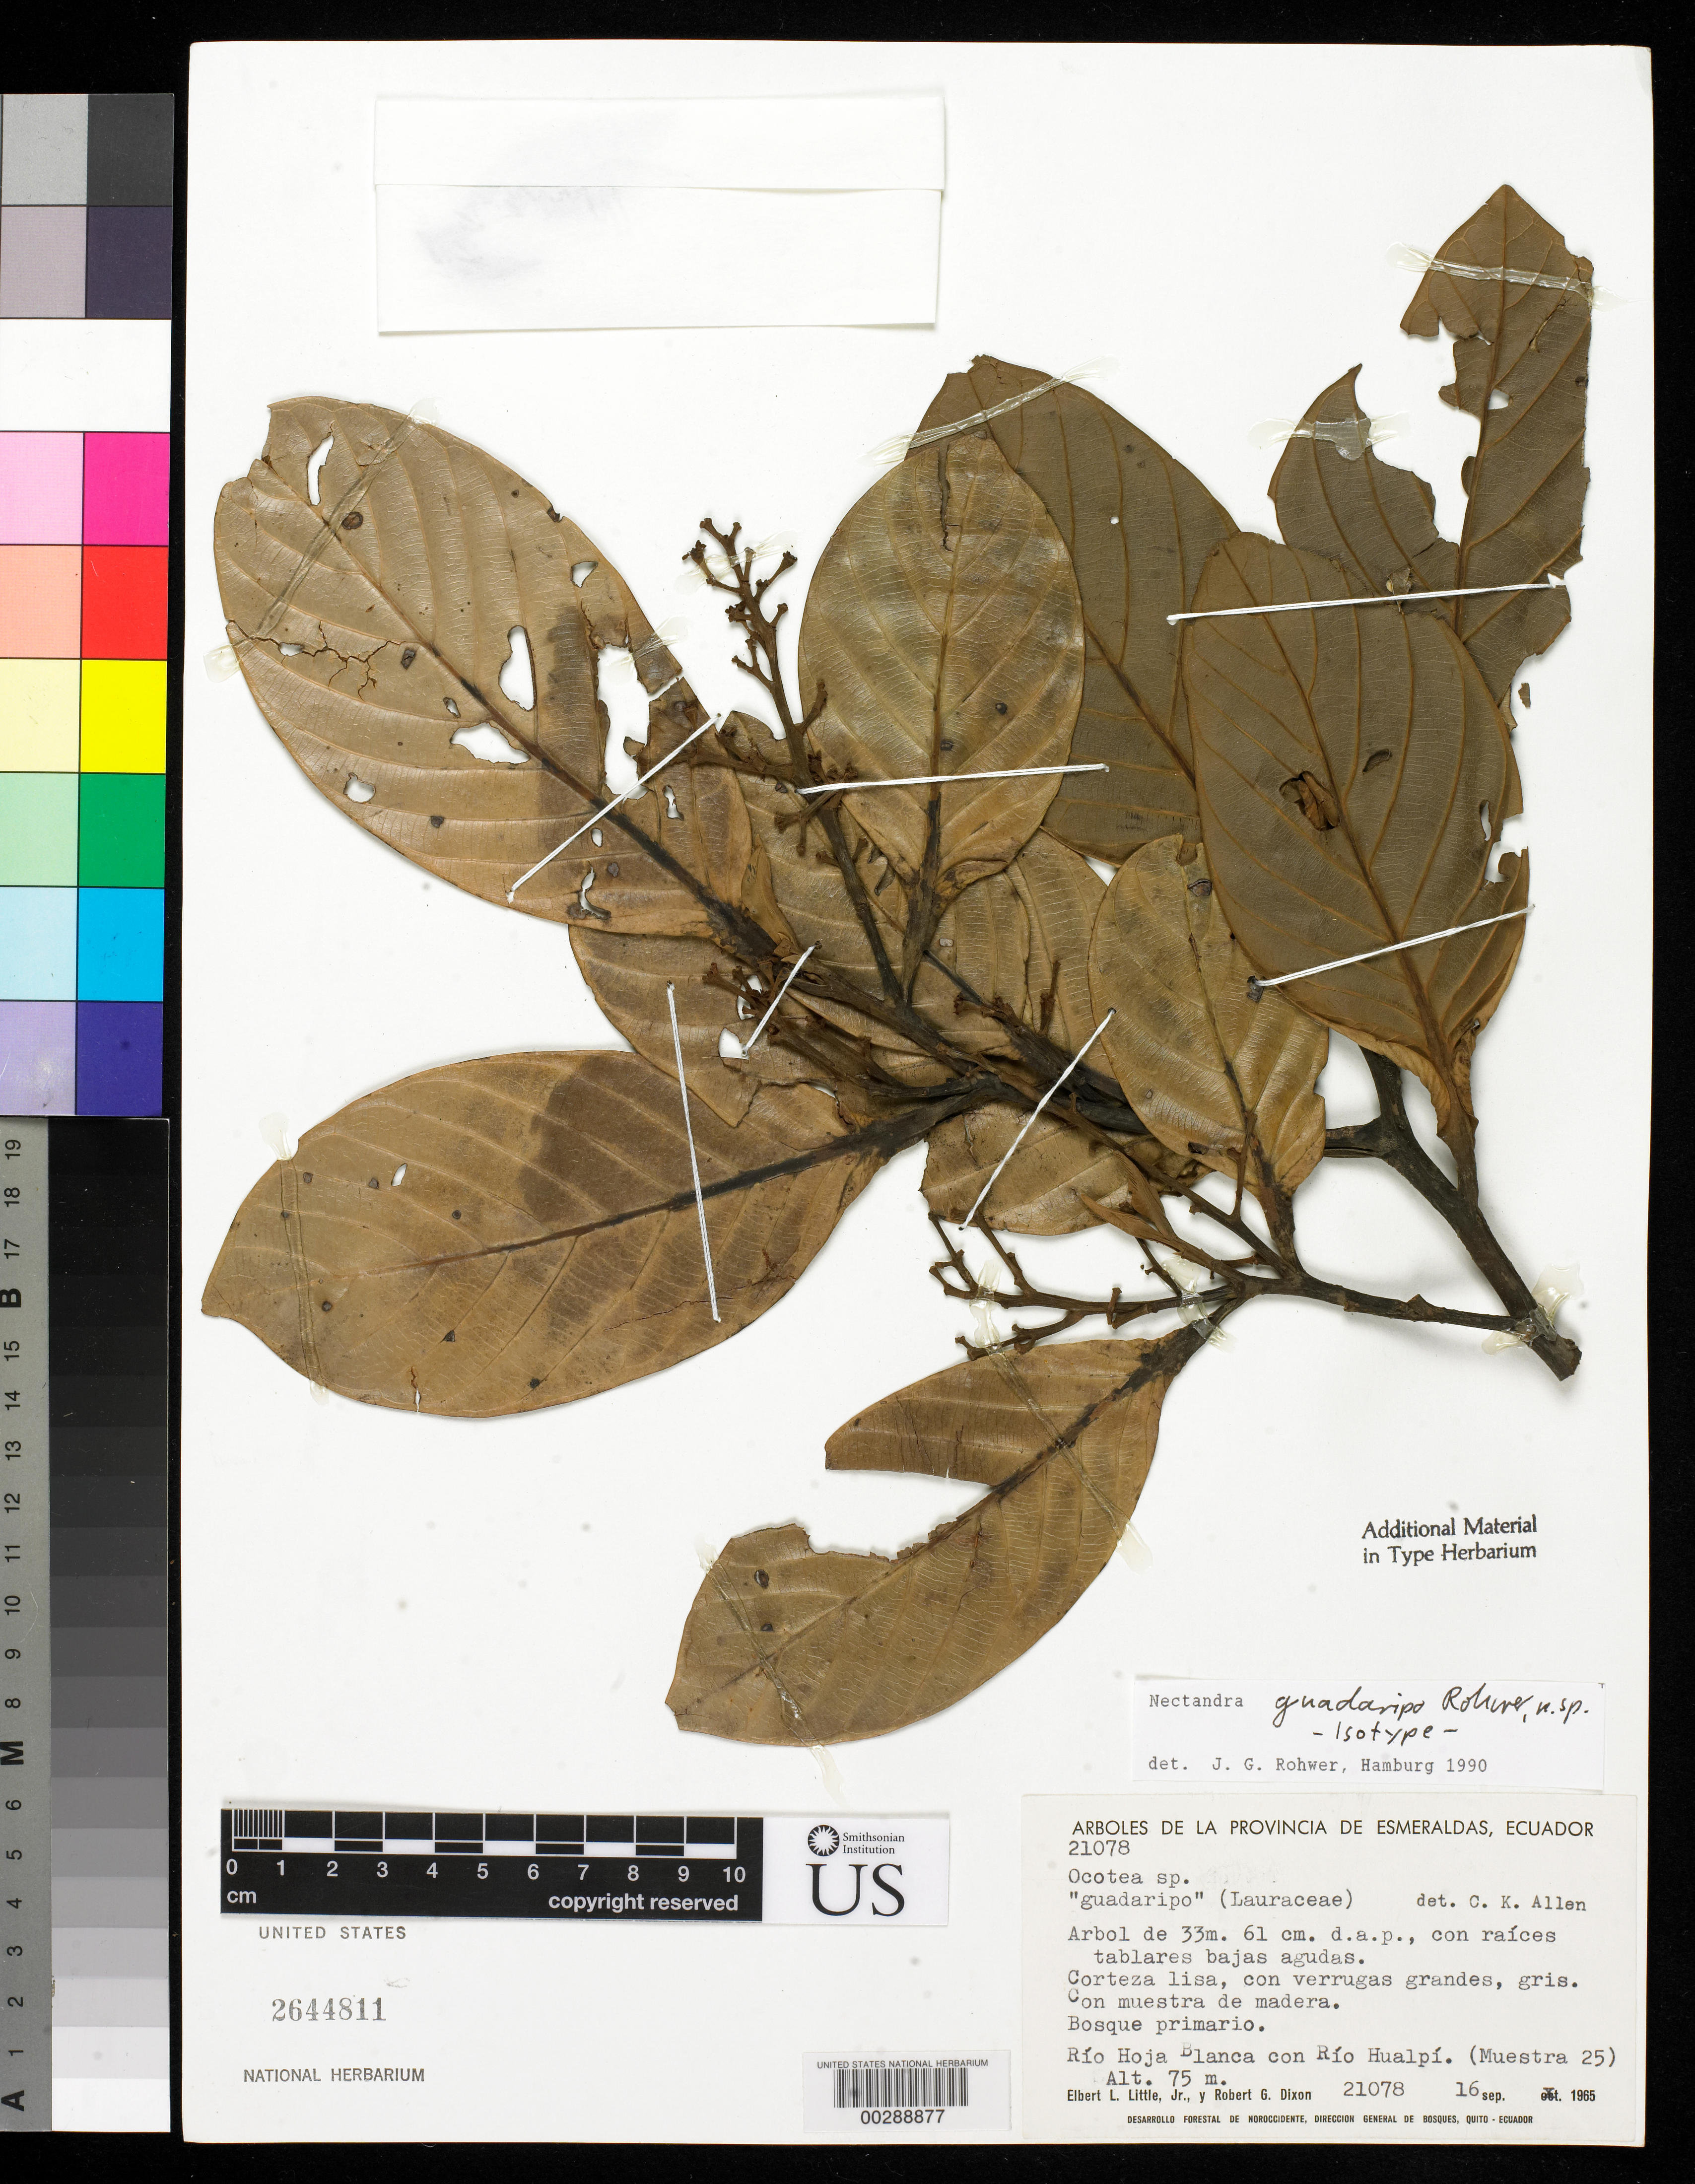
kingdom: Plantae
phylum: Tracheophyta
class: Magnoliopsida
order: Laurales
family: Lauraceae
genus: Nectandra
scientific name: Nectandra guadaripo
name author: Rohwer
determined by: Rohwer, J. G.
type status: Isotype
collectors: E. L. Little & R. G. Dixon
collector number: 21078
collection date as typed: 16 Sep 1965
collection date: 1965-09-16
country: Ecuador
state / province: Esmeraldas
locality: Provincia de Esmeraldas, Río Hoja Blanca con Río Hualpí (Muestra 25).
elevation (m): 75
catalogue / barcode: US 2644811